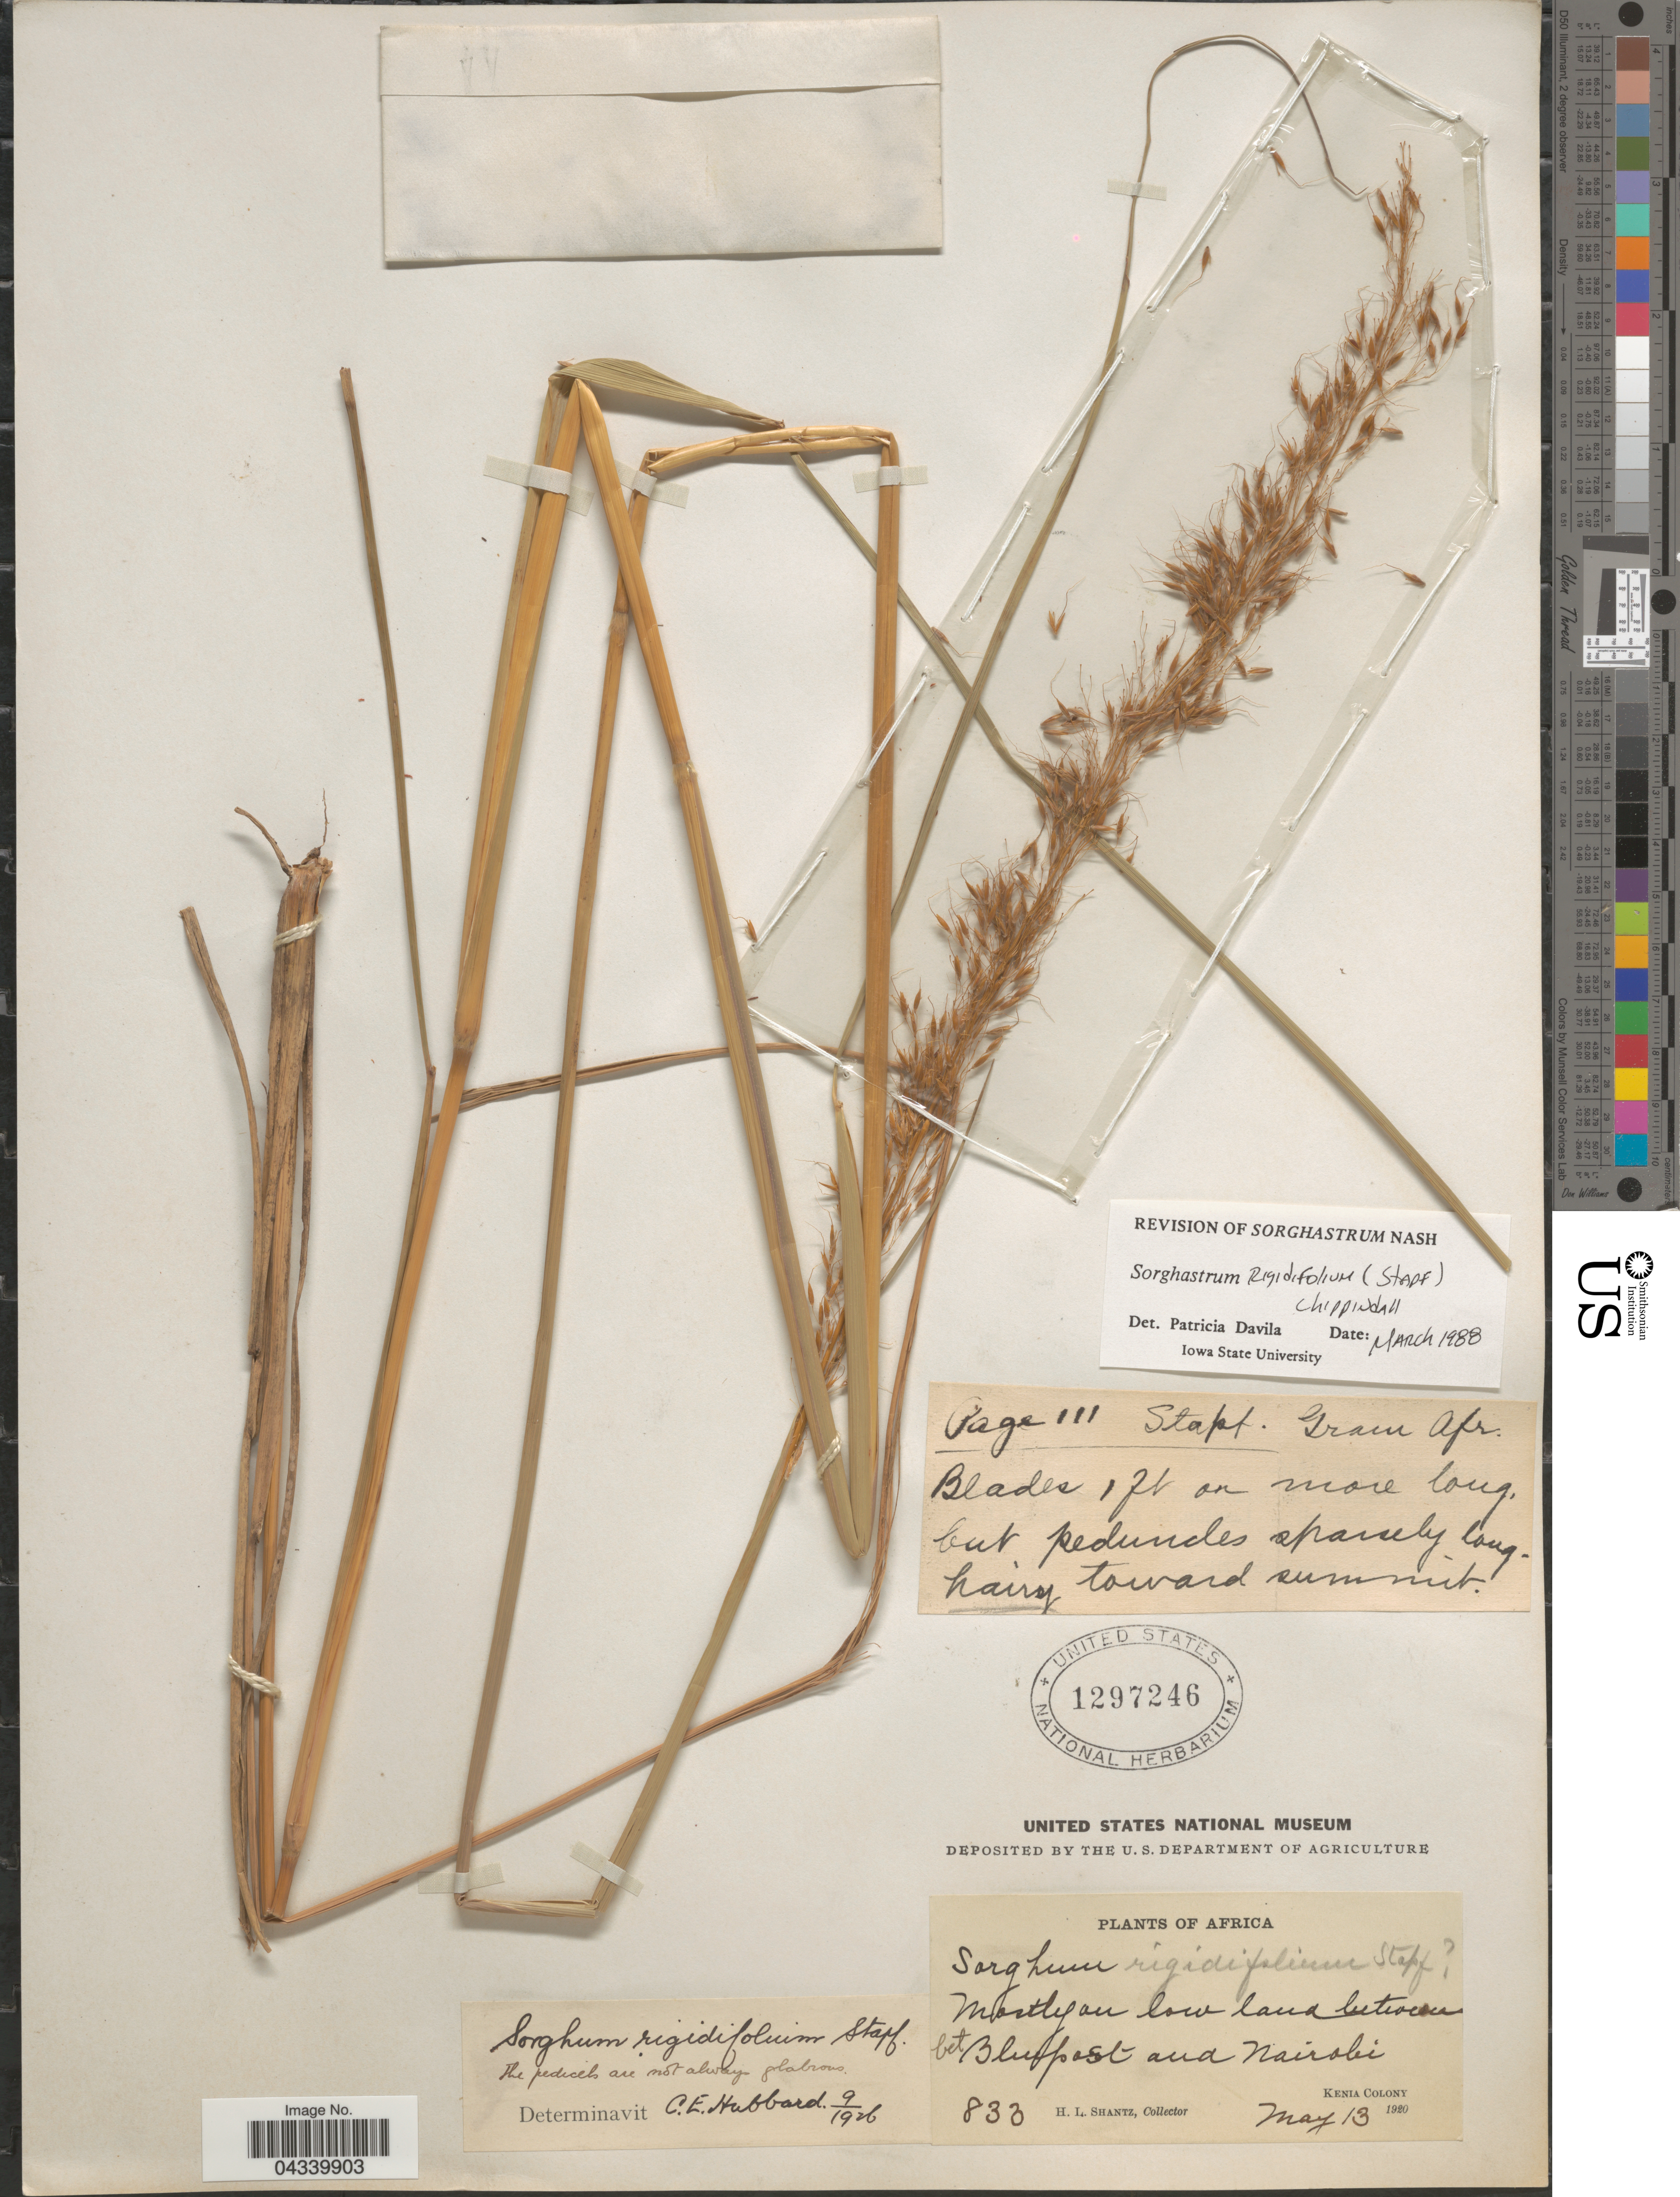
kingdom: Plantae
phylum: Tracheophyta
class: Liliopsida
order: Poales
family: Poaceae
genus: Sorghastrum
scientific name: Sorghastrum stipoides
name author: (Kunth) Nash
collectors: H. Shantz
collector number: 833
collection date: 1920-05-13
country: Kenya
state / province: Nairobi Area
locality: Mostly on low land between Blueport and Nairobi. Kenia Colony.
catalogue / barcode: US 1297246